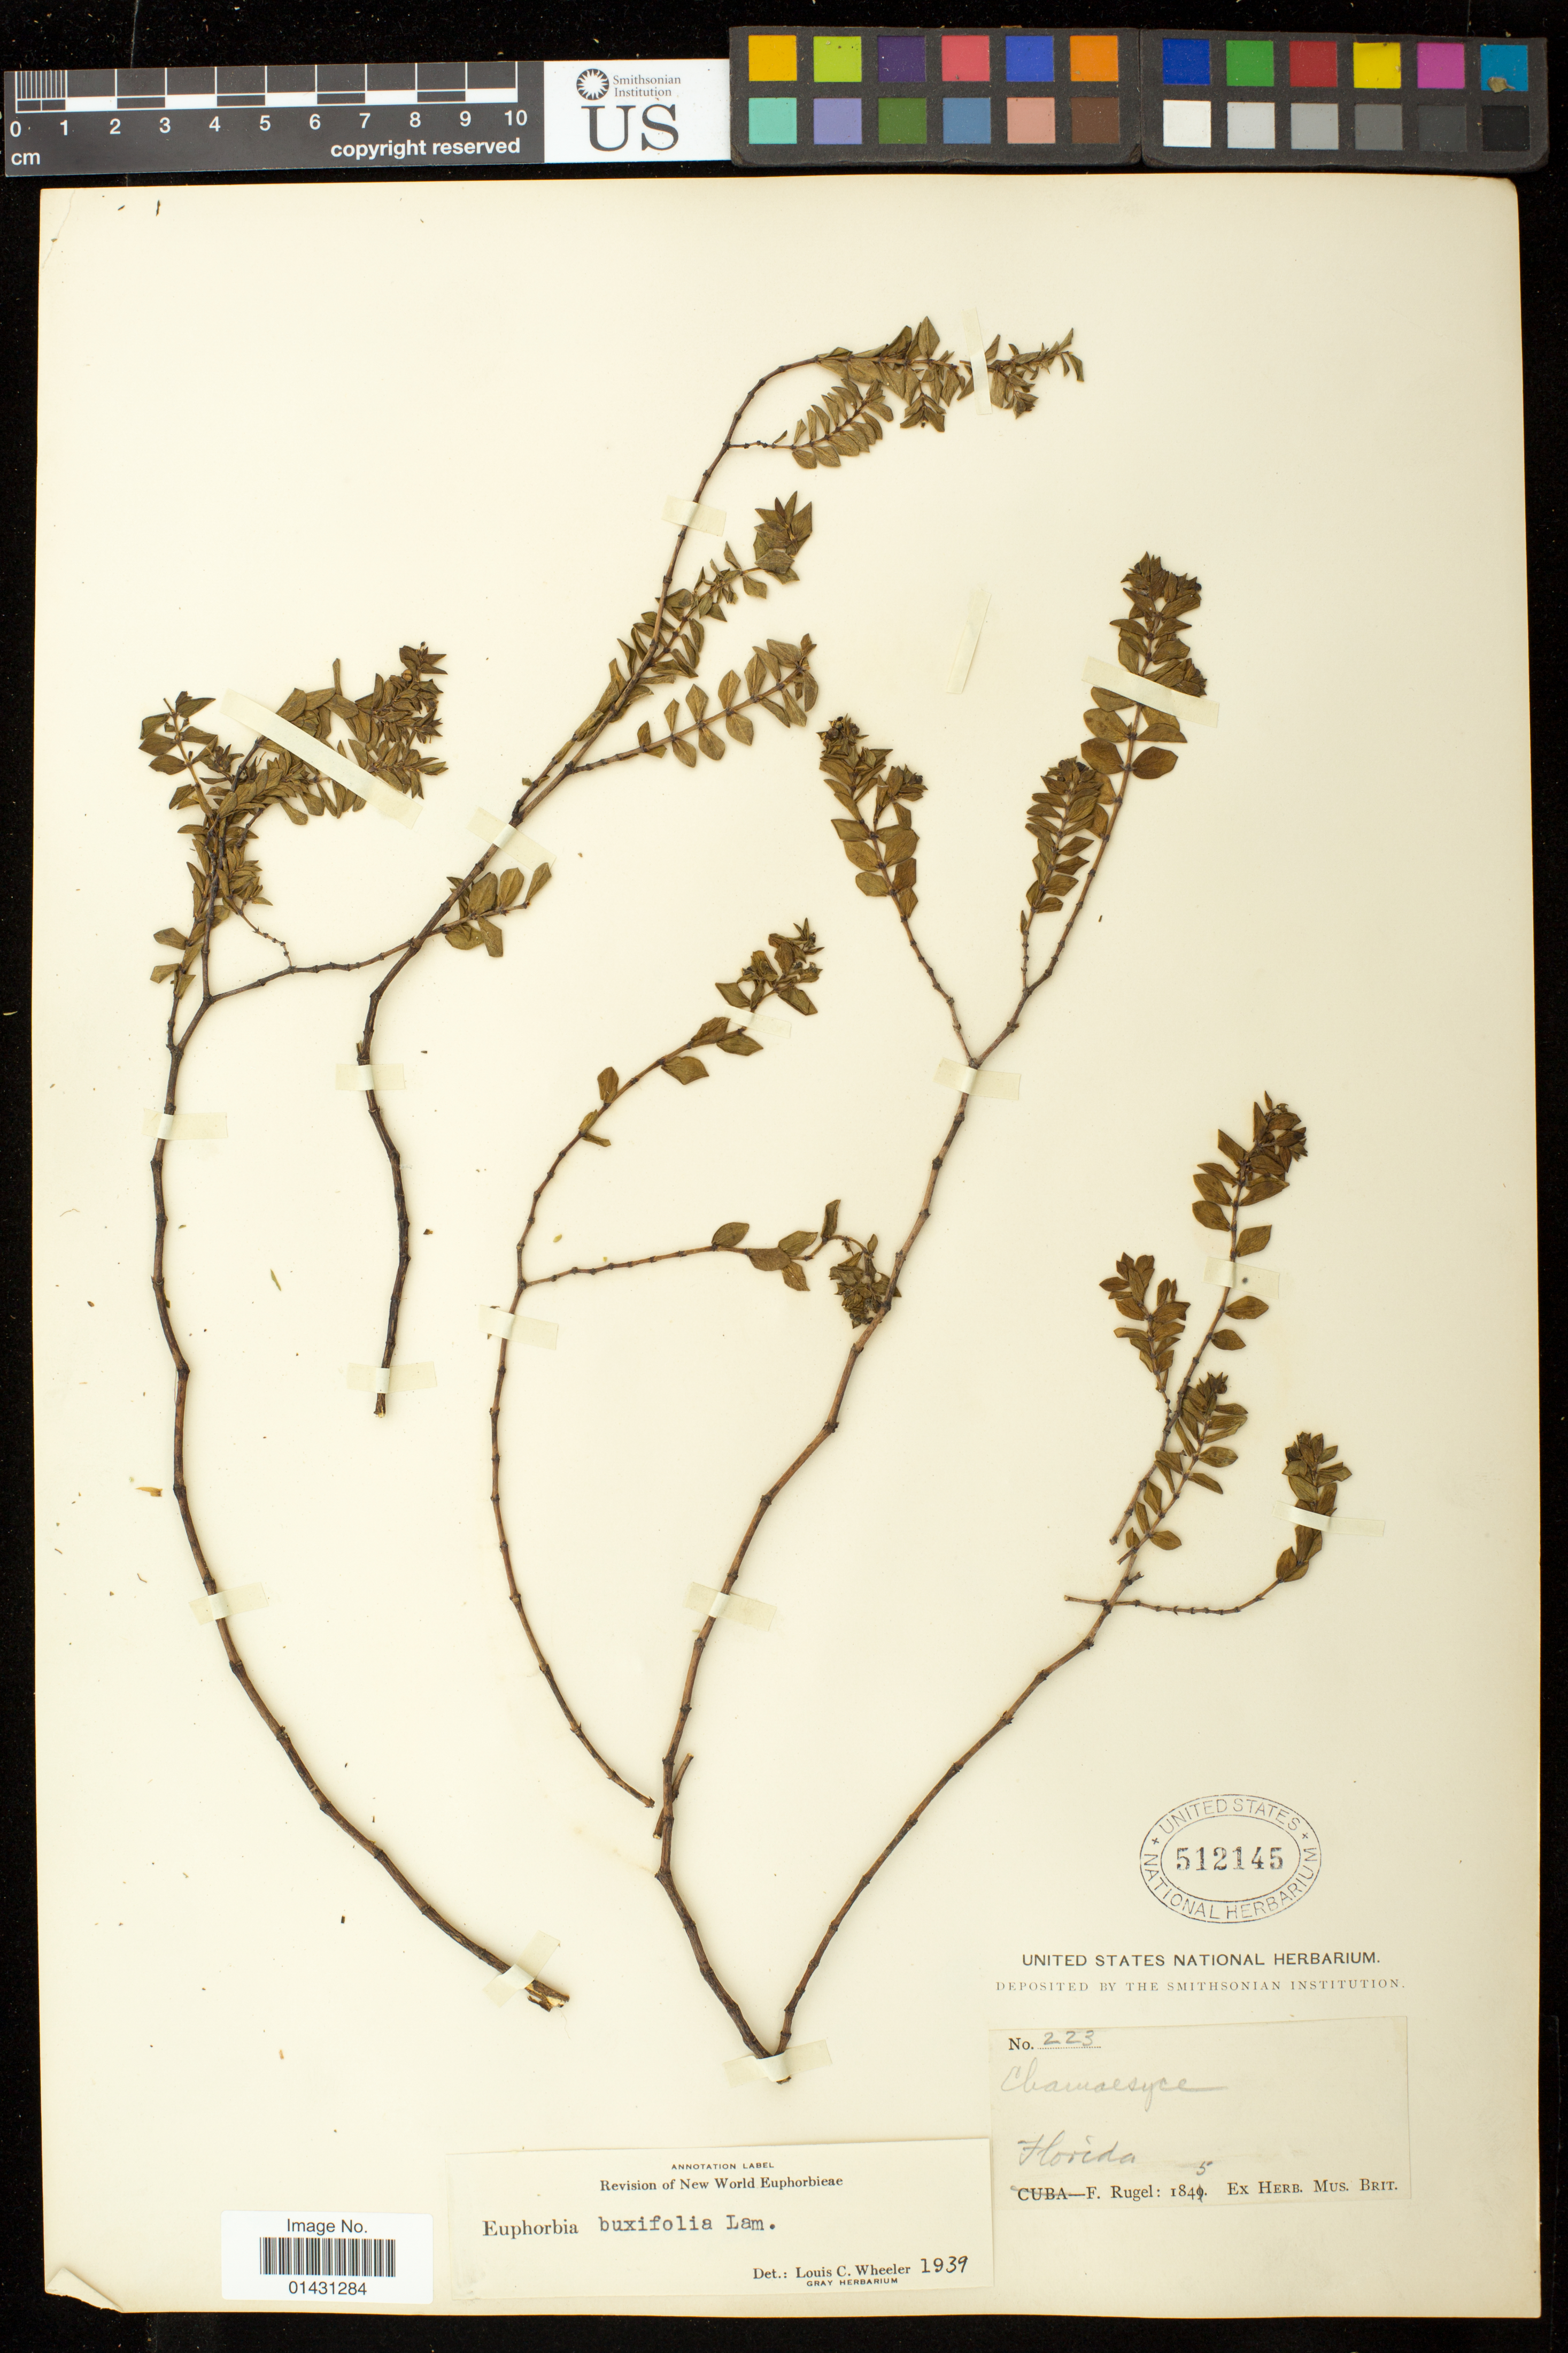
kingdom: Plantae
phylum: Tracheophyta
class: Magnoliopsida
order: Malpighiales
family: Euphorbiaceae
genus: Euphorbia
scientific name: Euphorbia mesembryanthemifolia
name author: Jacq.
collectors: F. Rugel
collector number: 223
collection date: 1845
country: United States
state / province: Florida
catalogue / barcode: US 512145